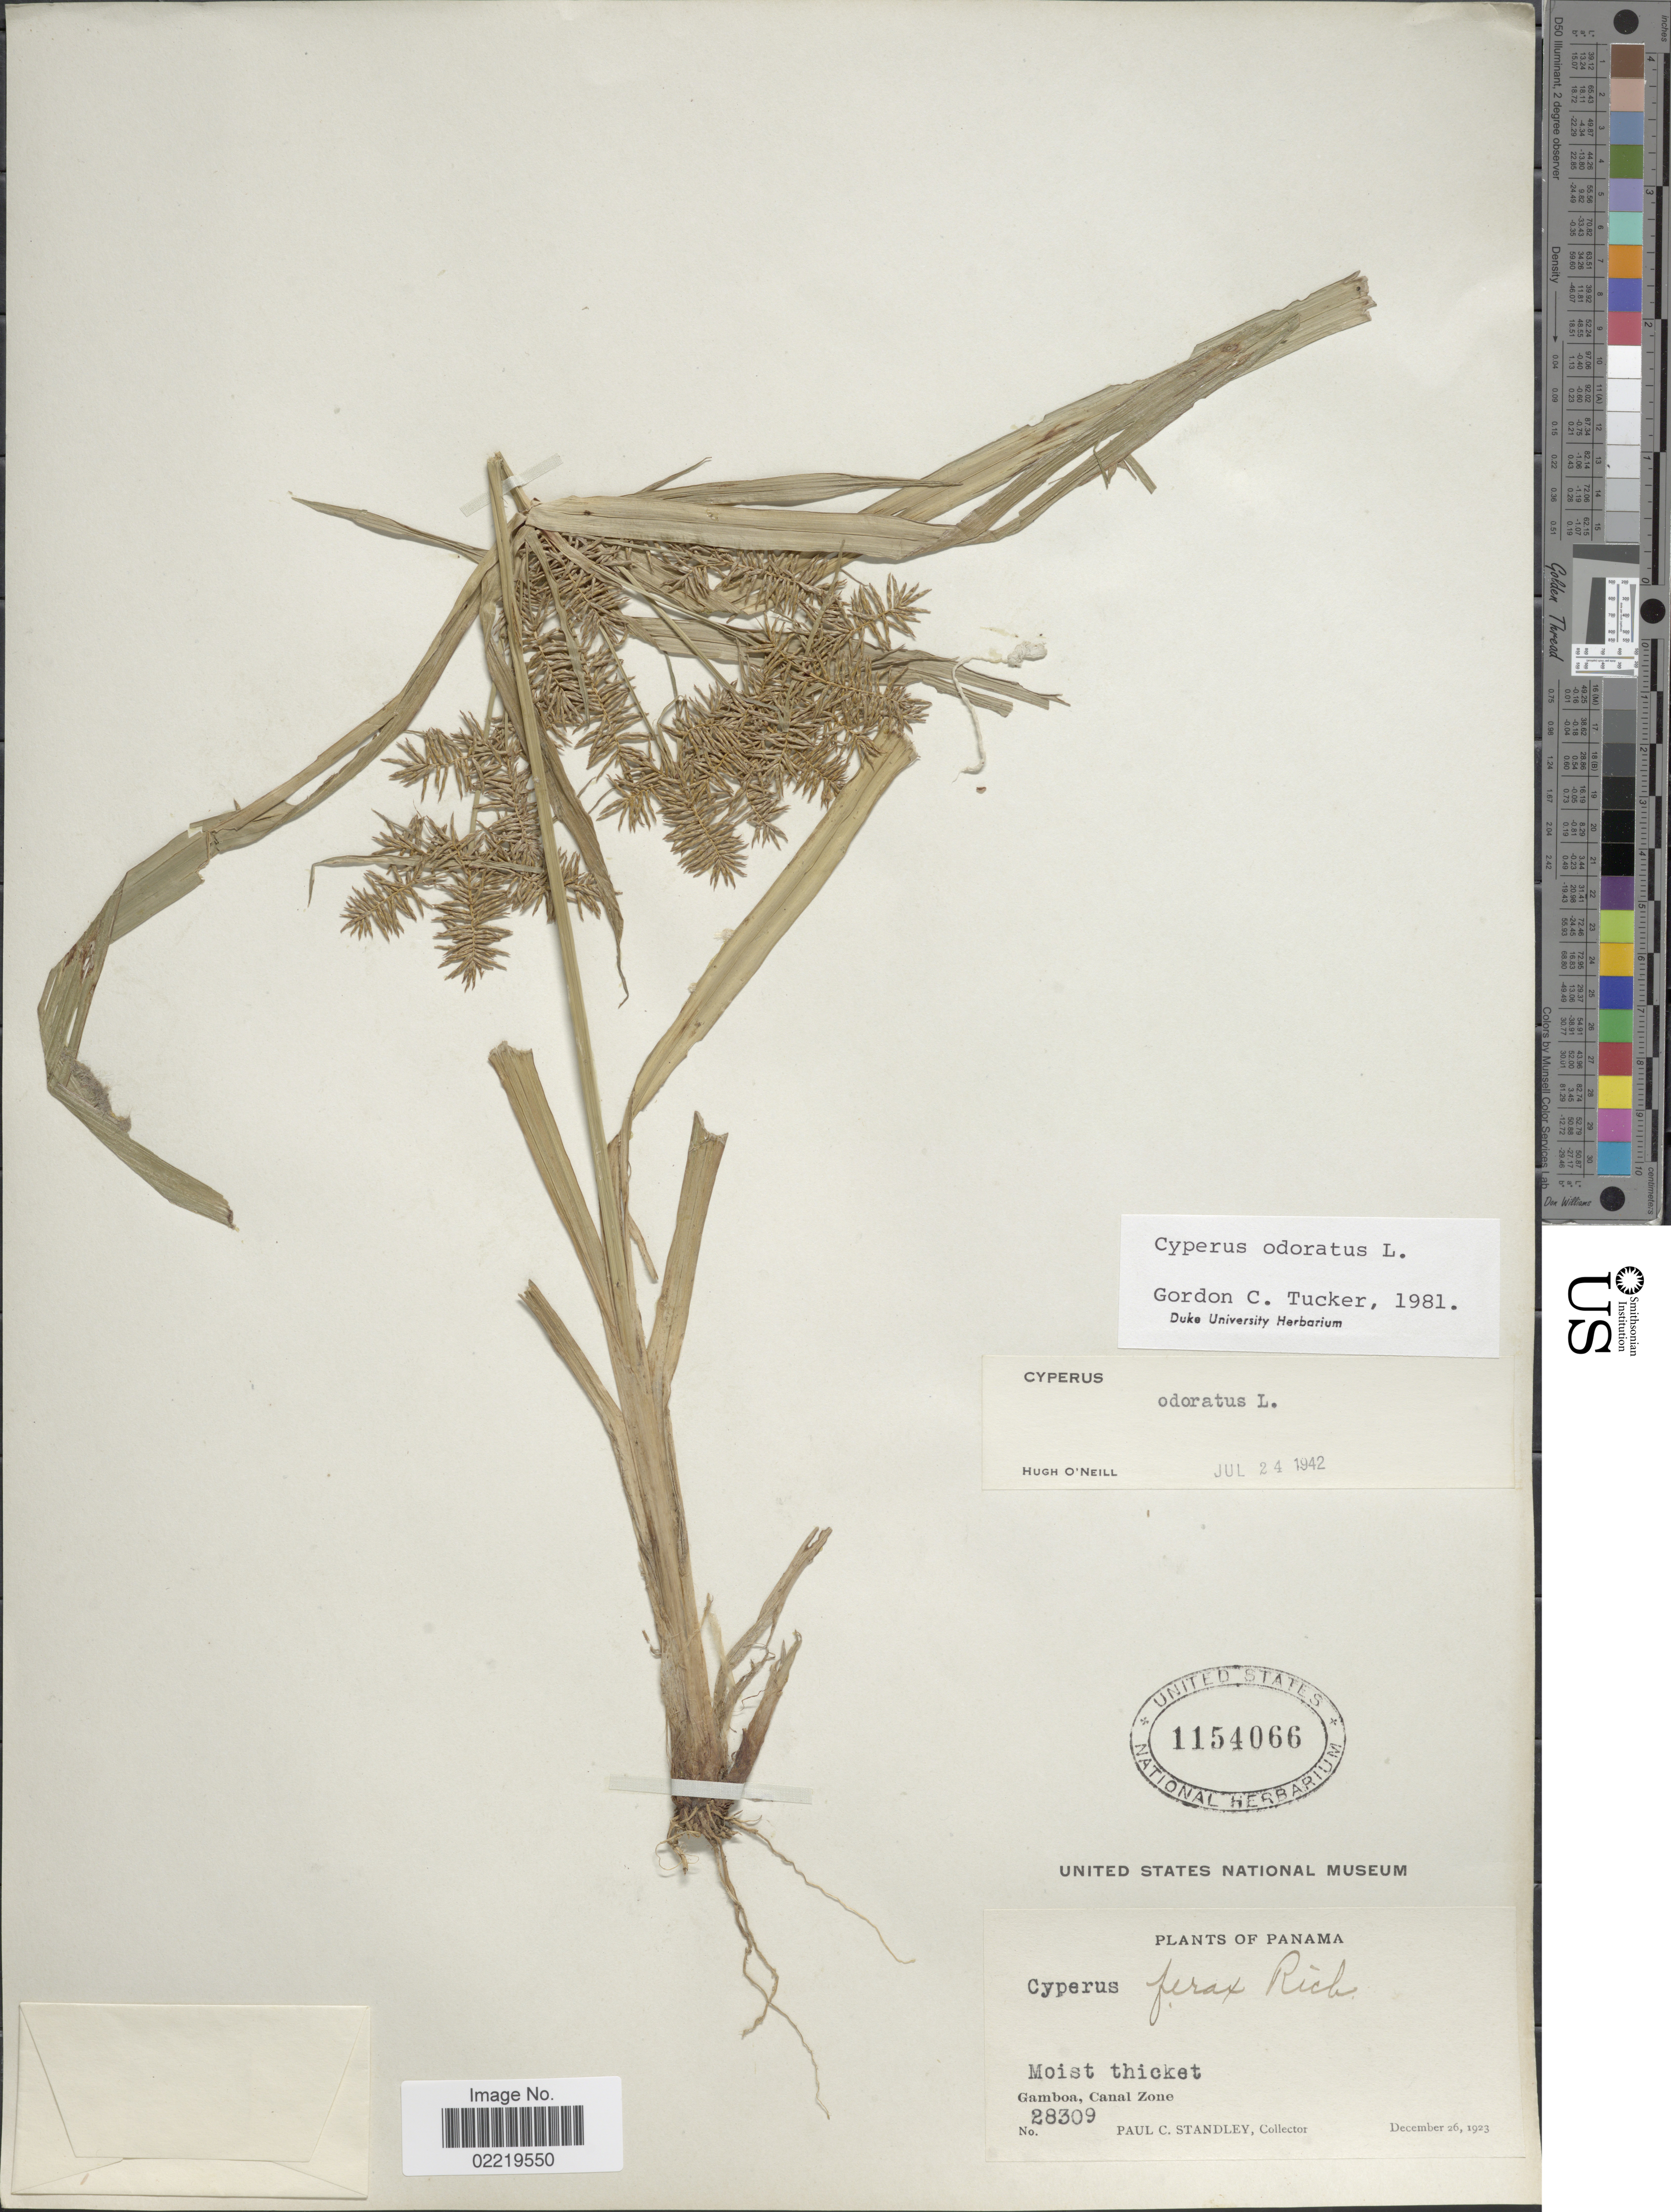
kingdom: Plantae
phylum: Tracheophyta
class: Liliopsida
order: Poales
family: Cyperaceae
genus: Cyperus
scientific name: Cyperus odoratus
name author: L.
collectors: P. C. Standley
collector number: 28309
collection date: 1923-12-26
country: Panama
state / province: Colón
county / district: Canal Zone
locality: Gamboa, Canal Zone.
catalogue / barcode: US 1154066